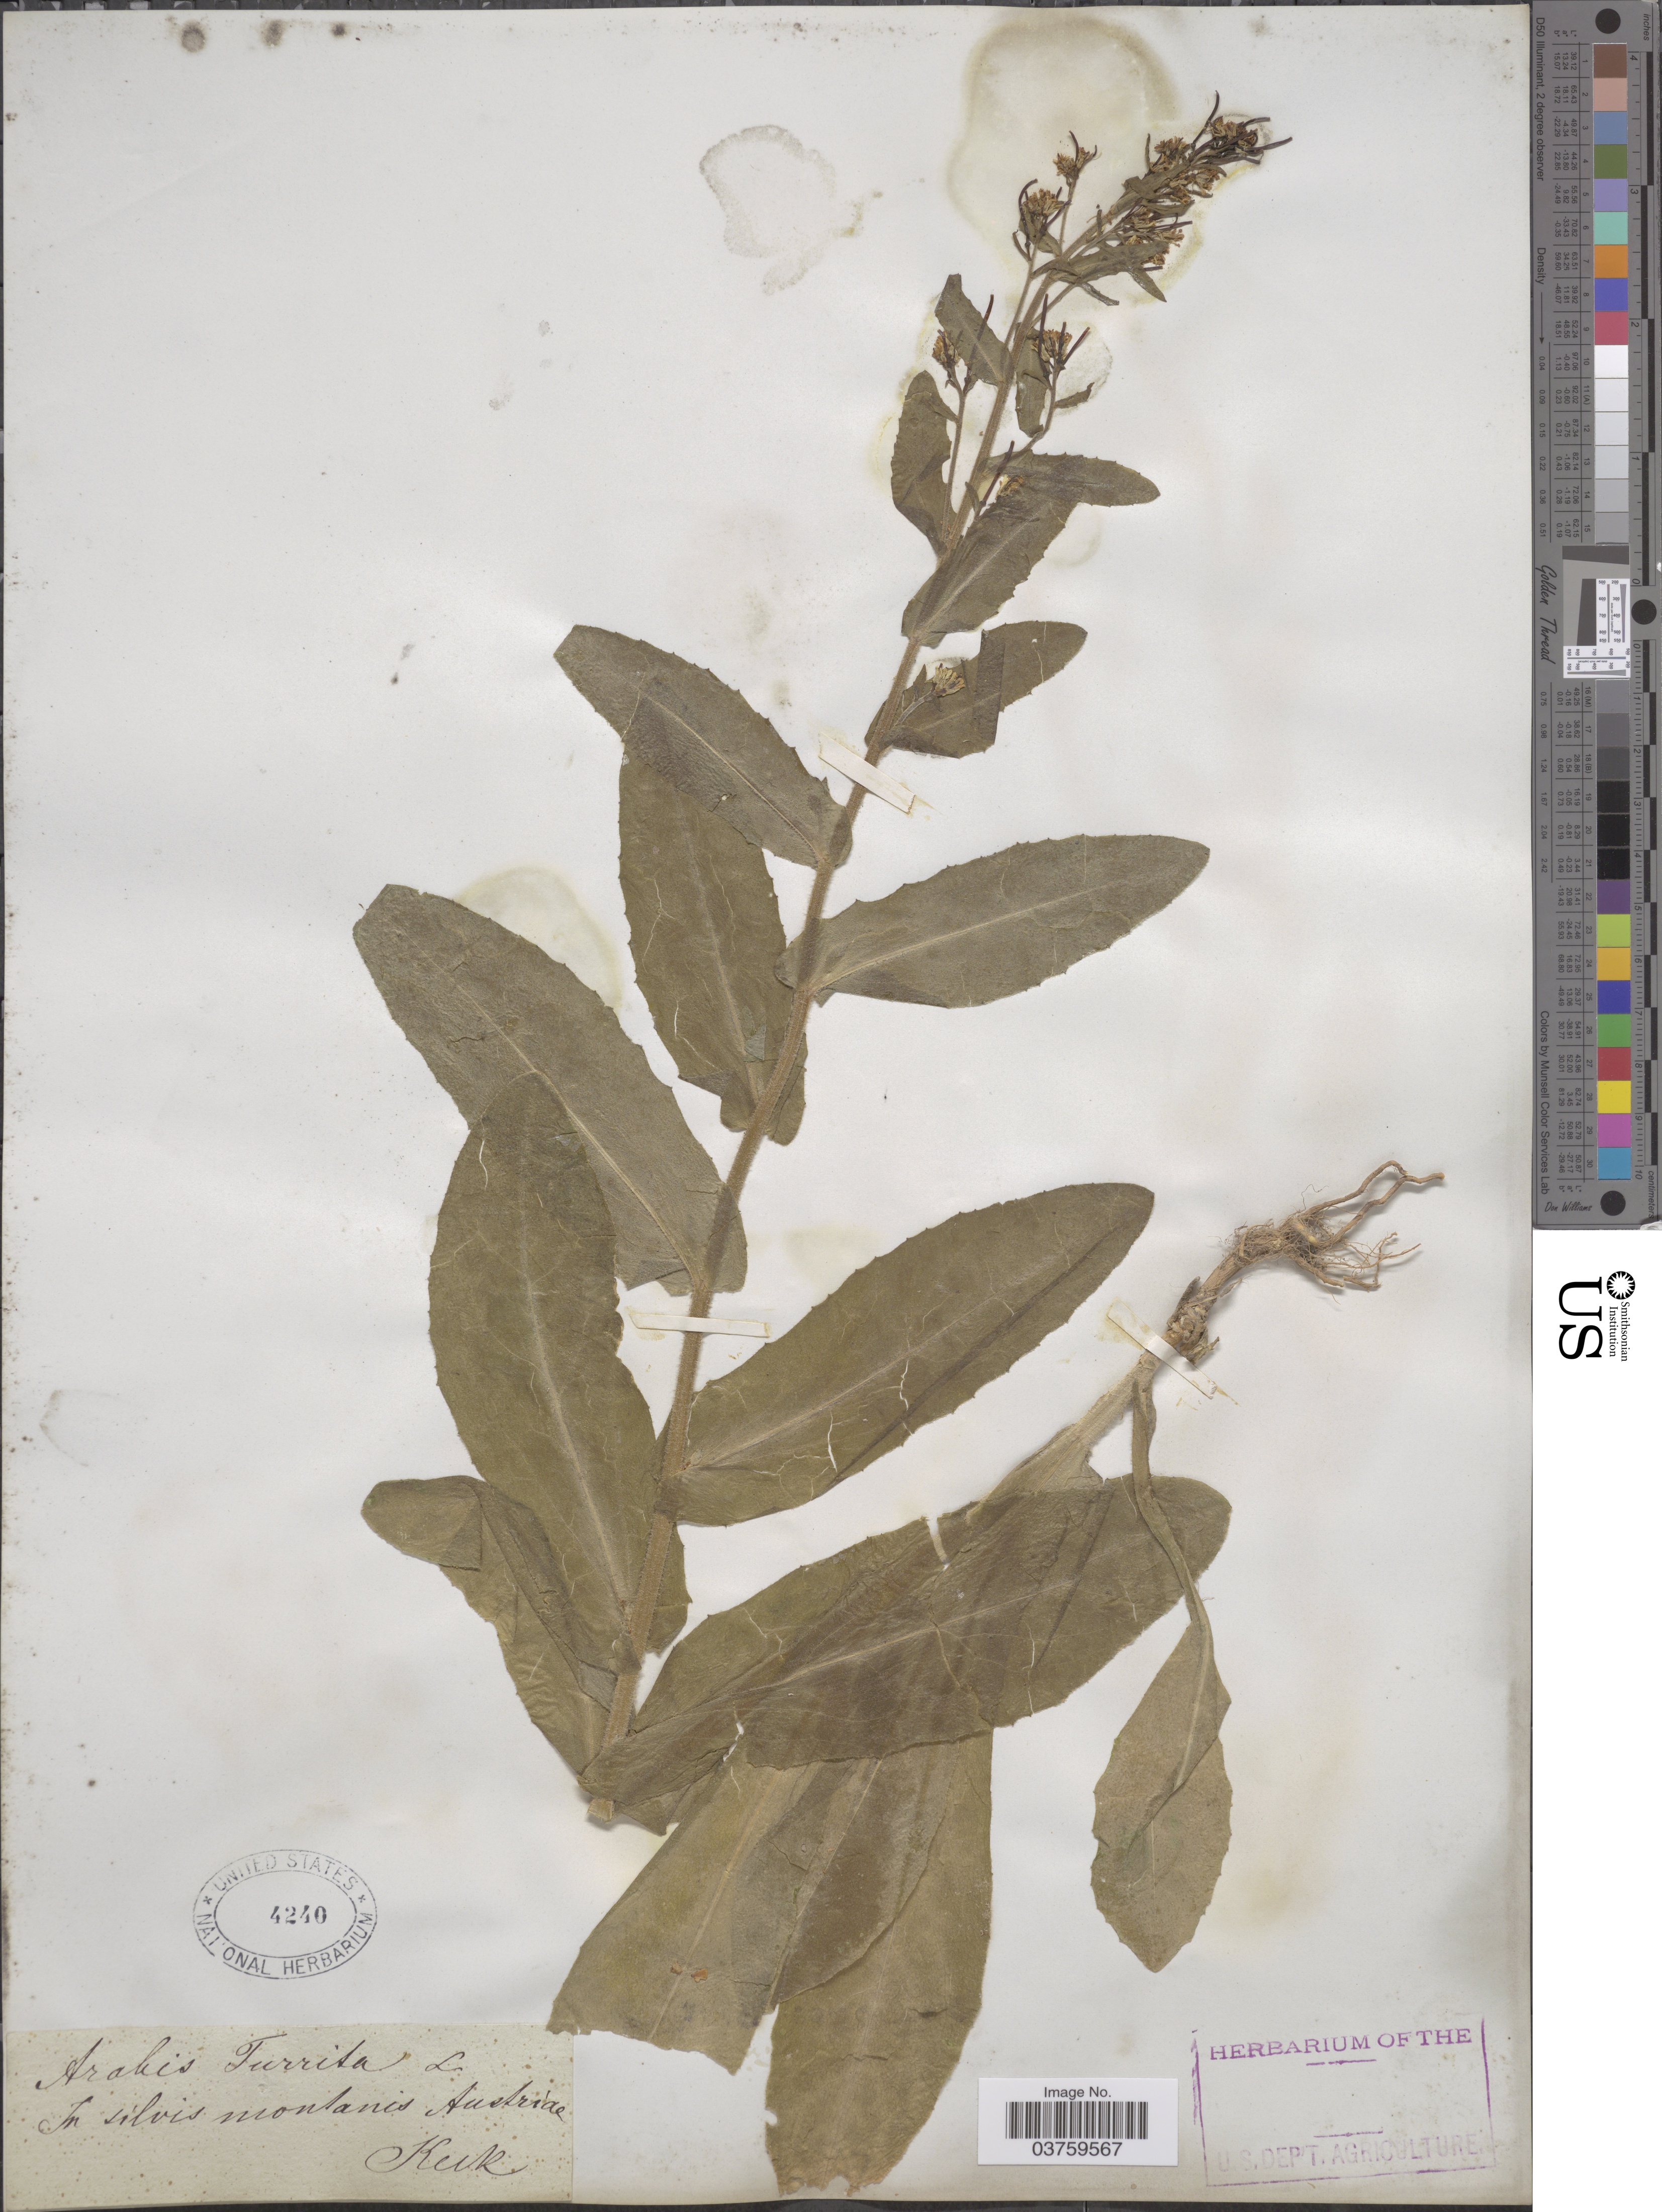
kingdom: Plantae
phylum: Tracheophyta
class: Magnoliopsida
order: Brassicales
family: Brassicaceae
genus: Arabis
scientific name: Arabis turrita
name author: L.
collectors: Kelk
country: Austria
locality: In silvis montanis Austriæ.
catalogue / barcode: US 4240